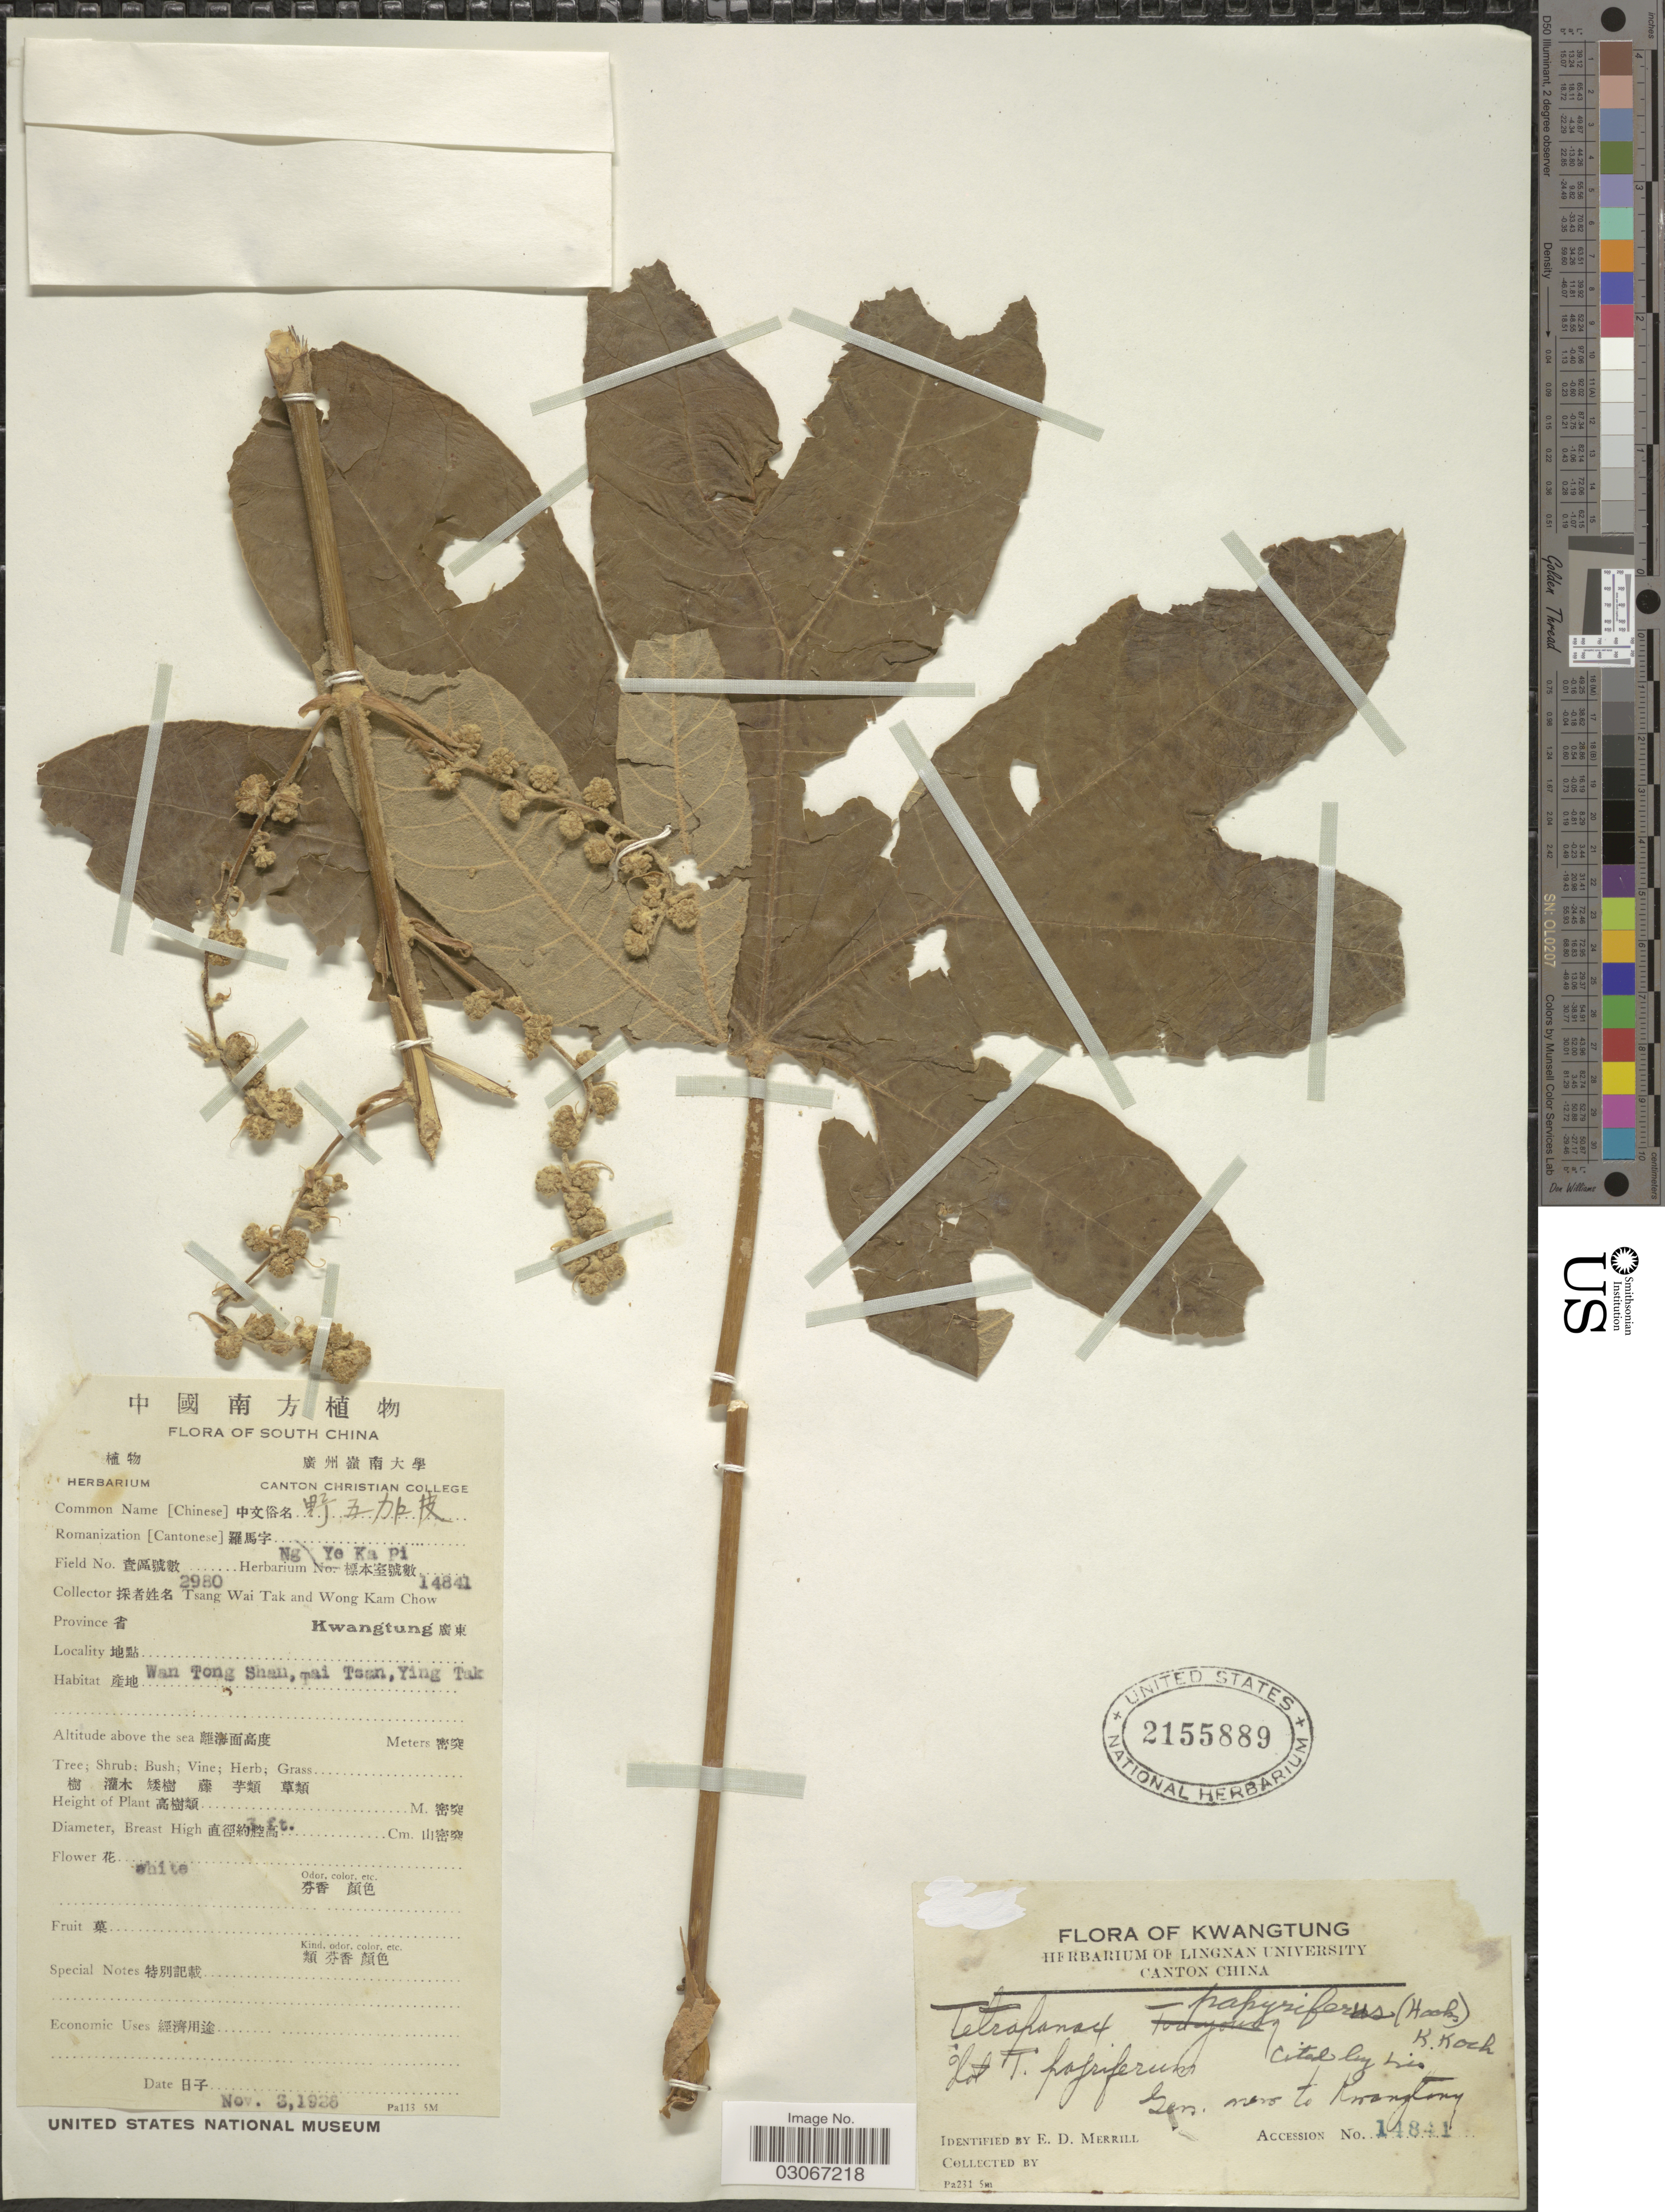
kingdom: Plantae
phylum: Tracheophyta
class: Magnoliopsida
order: Apiales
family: Araliaceae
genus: Tetrapanax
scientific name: Tetrapanax papyrifer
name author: (Hook.) K. Koch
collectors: E. D. Merrill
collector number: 2980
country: China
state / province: Guangdong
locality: South China. Wan Tong Shan, Tai Tsan, Ying Tak. Kwangtung.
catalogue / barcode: US 2155889